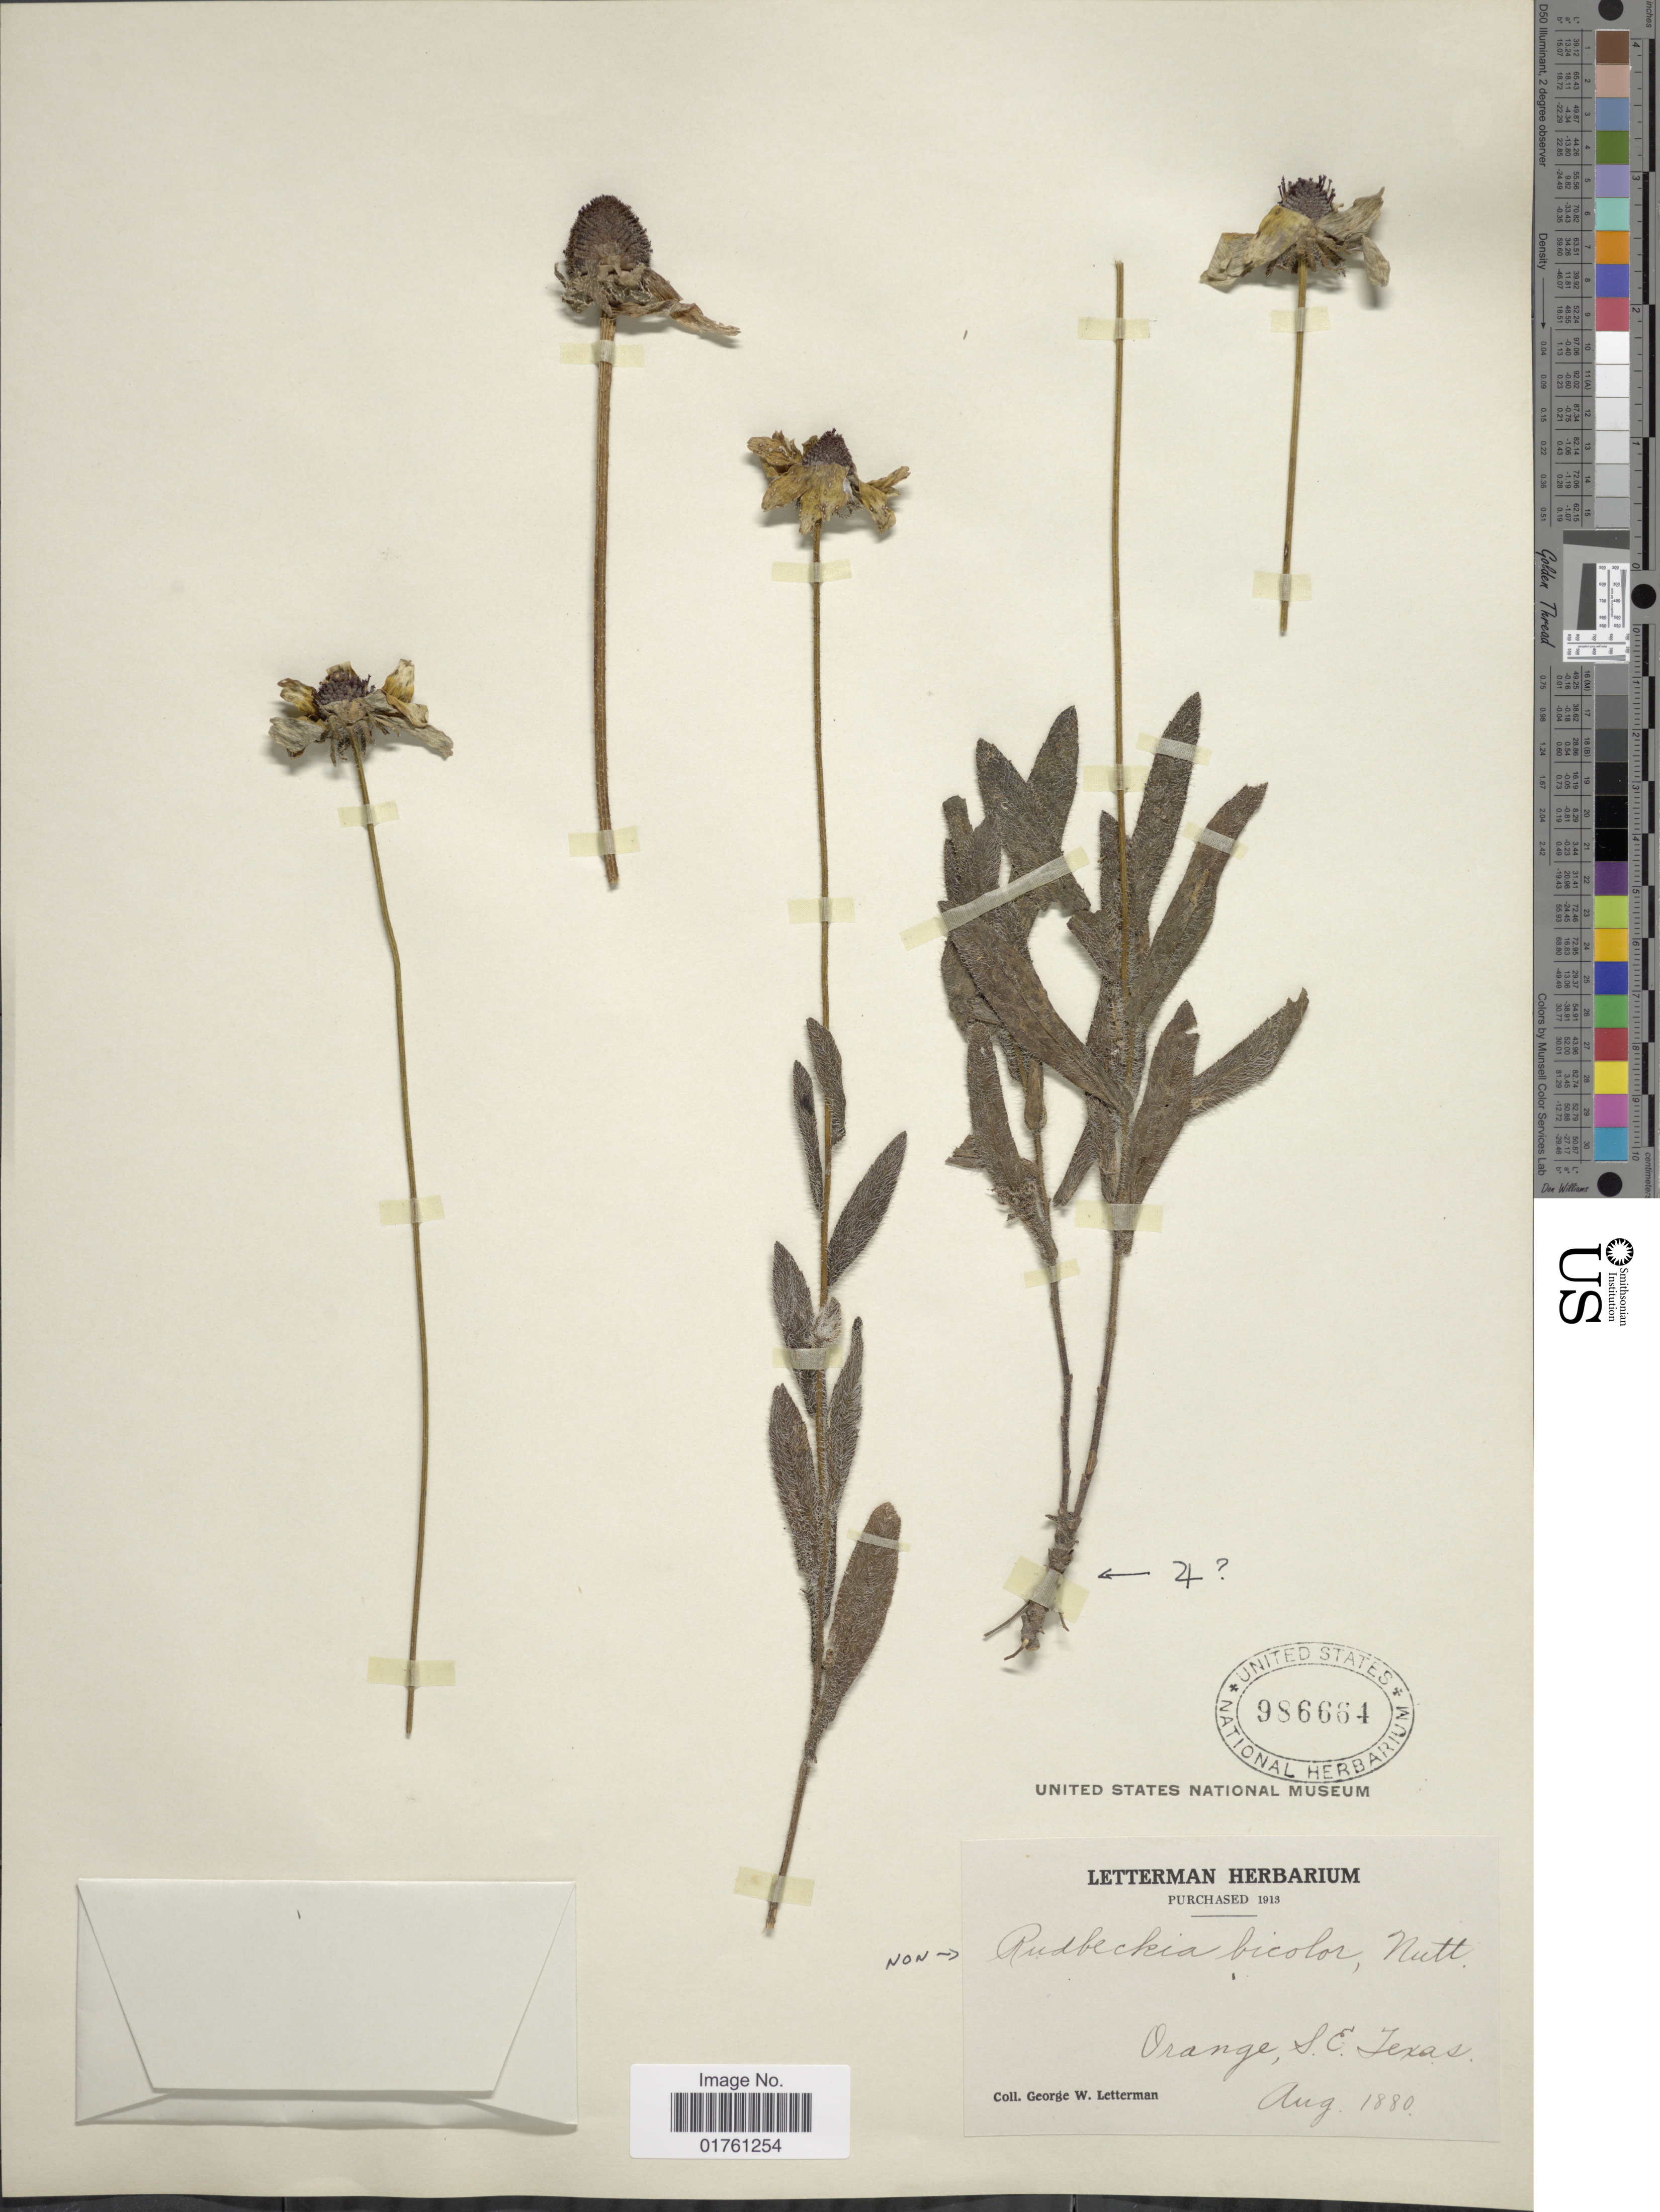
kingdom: Plantae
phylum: Tracheophyta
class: Magnoliopsida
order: Asterales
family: Asteraceae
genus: Rudbeckia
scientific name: Rudbeckia hirta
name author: L.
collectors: G. W. Letterman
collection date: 1880-08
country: United States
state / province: Texas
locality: Orange, S.E. Texas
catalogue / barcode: US 986664